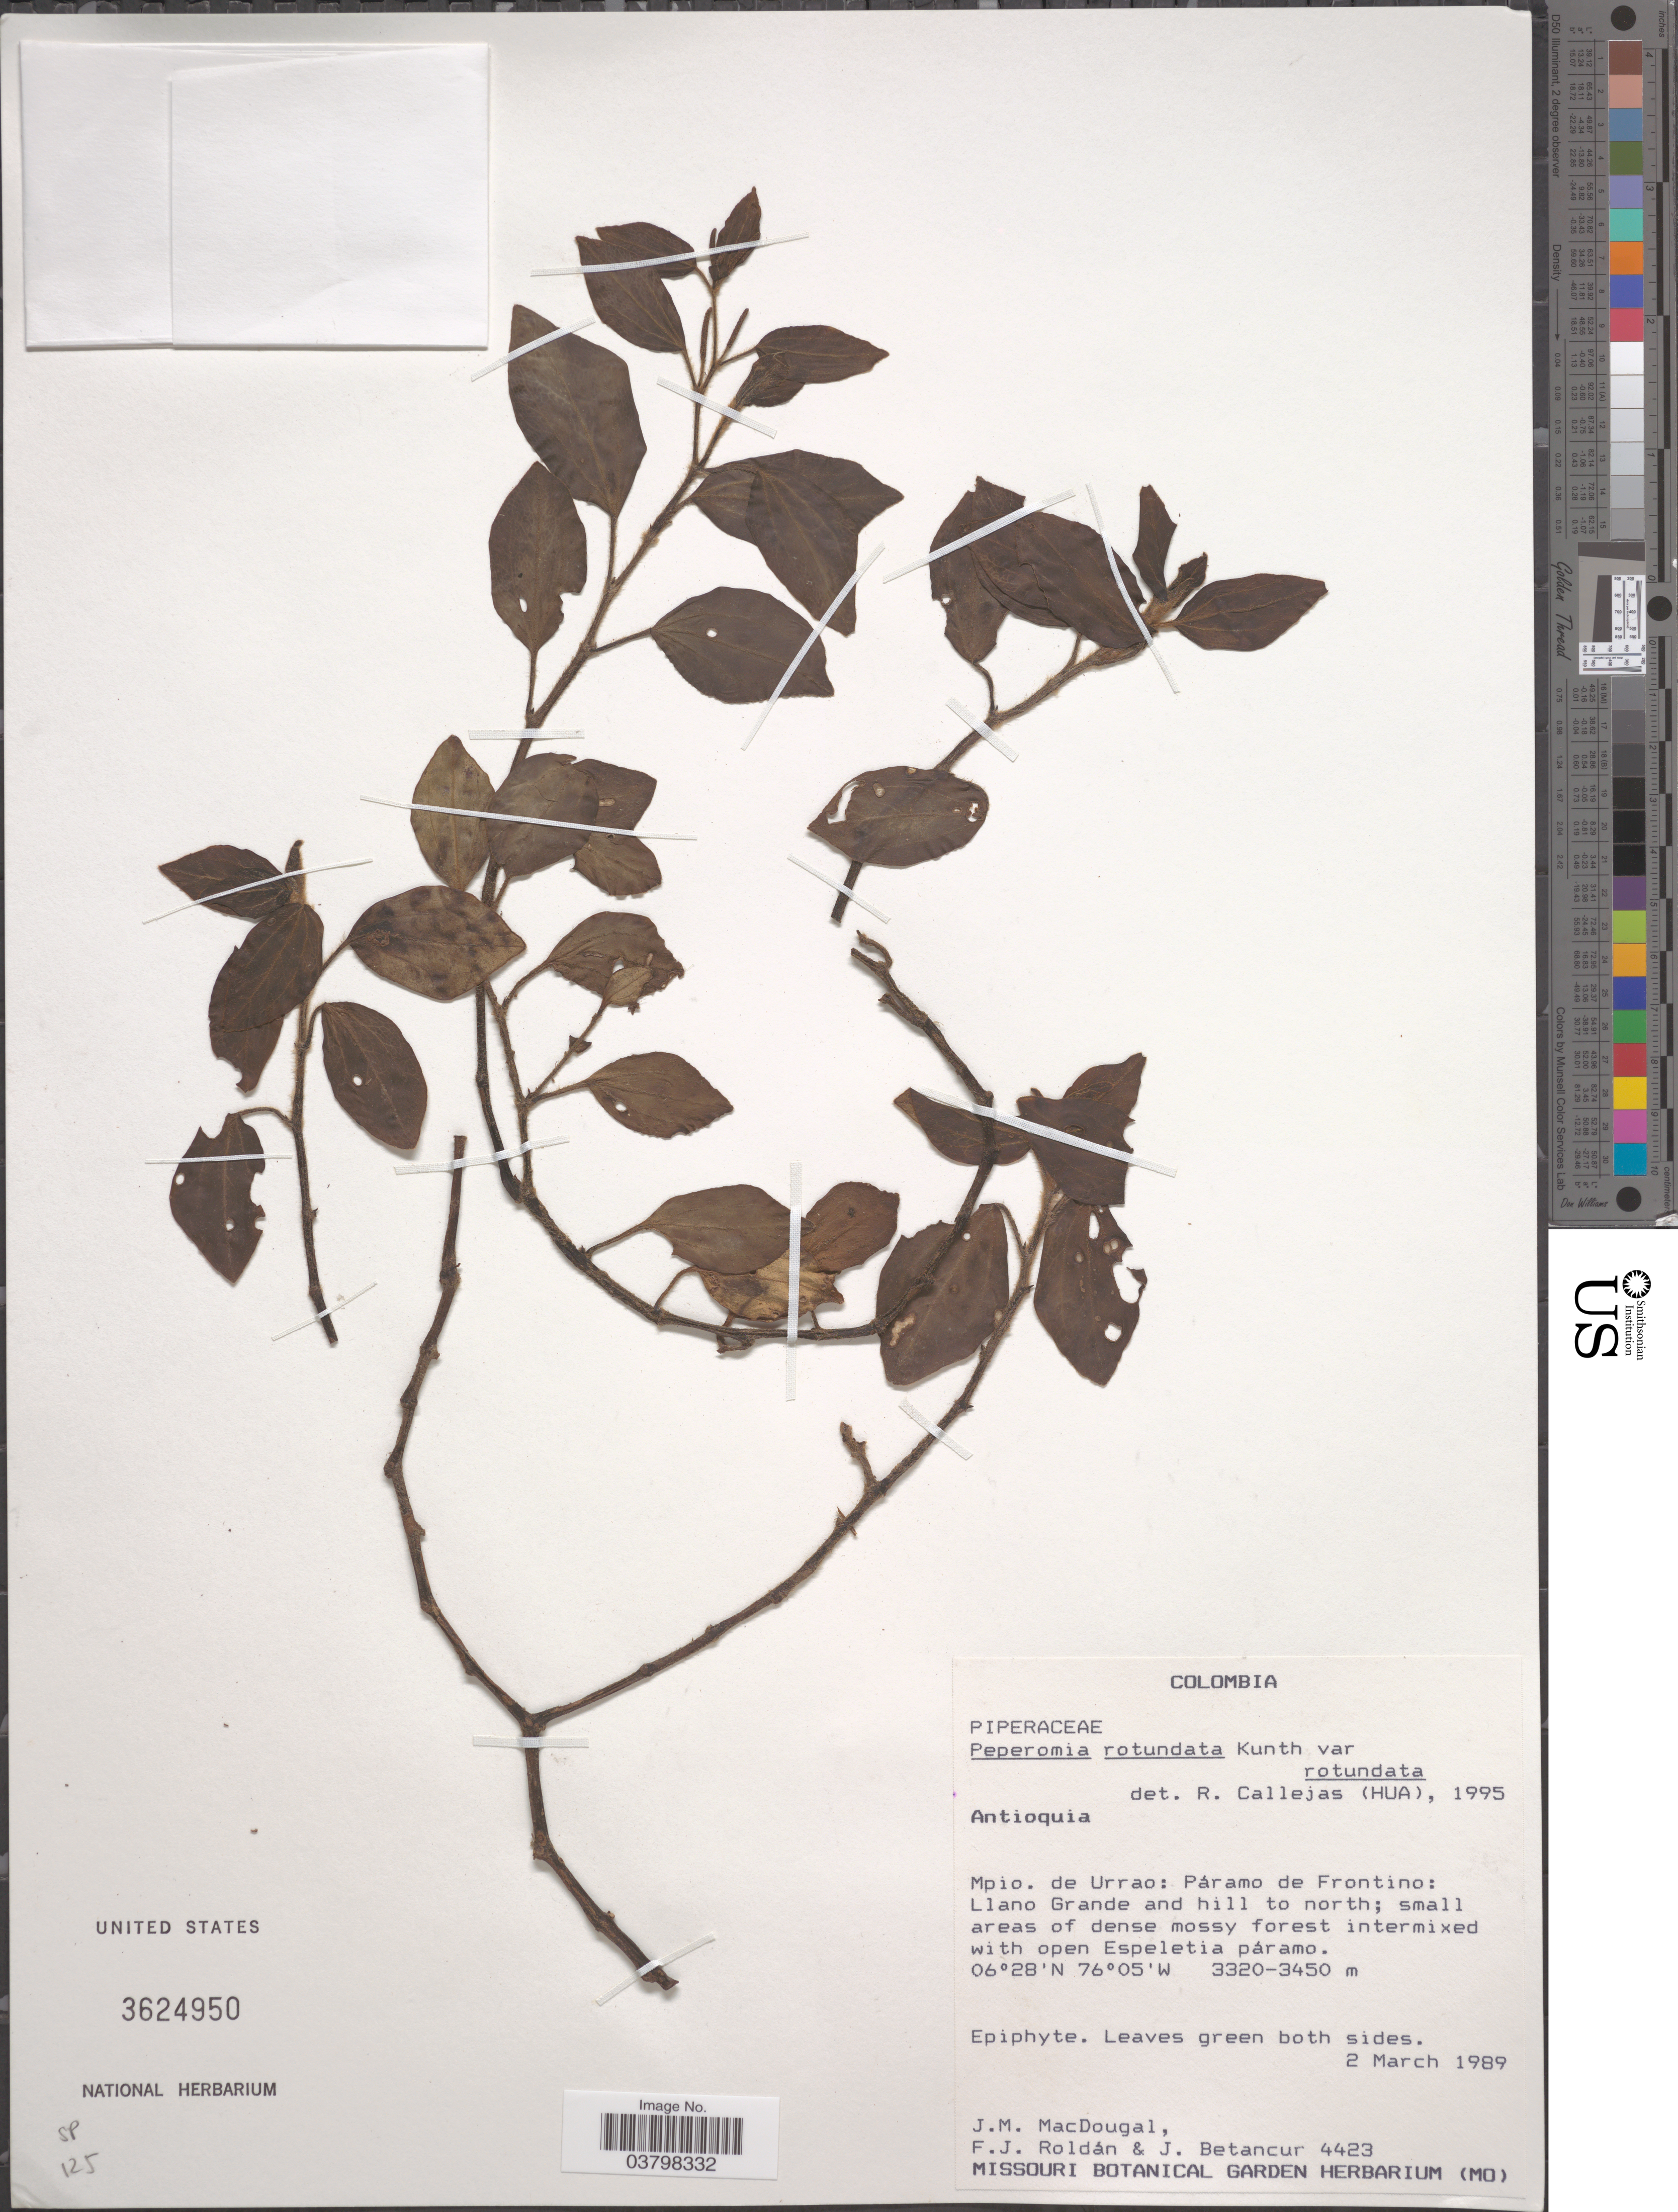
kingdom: Plantae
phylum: Tracheophyta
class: Magnoliopsida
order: Piperales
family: Piperaceae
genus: Peperomia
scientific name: Peperomia rotundata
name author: Kunth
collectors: J. M. MacDougal, F. J. Roldán & J. Betancur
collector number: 4423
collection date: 1989-03-02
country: Colombia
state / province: Antioquia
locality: Mpio. de Urrao: Páramo de Frontino: Llano Grande and hill to north; small areas of dense mossy forest intermixed with open Espeletia páramo.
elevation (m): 3320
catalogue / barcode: US 3624950